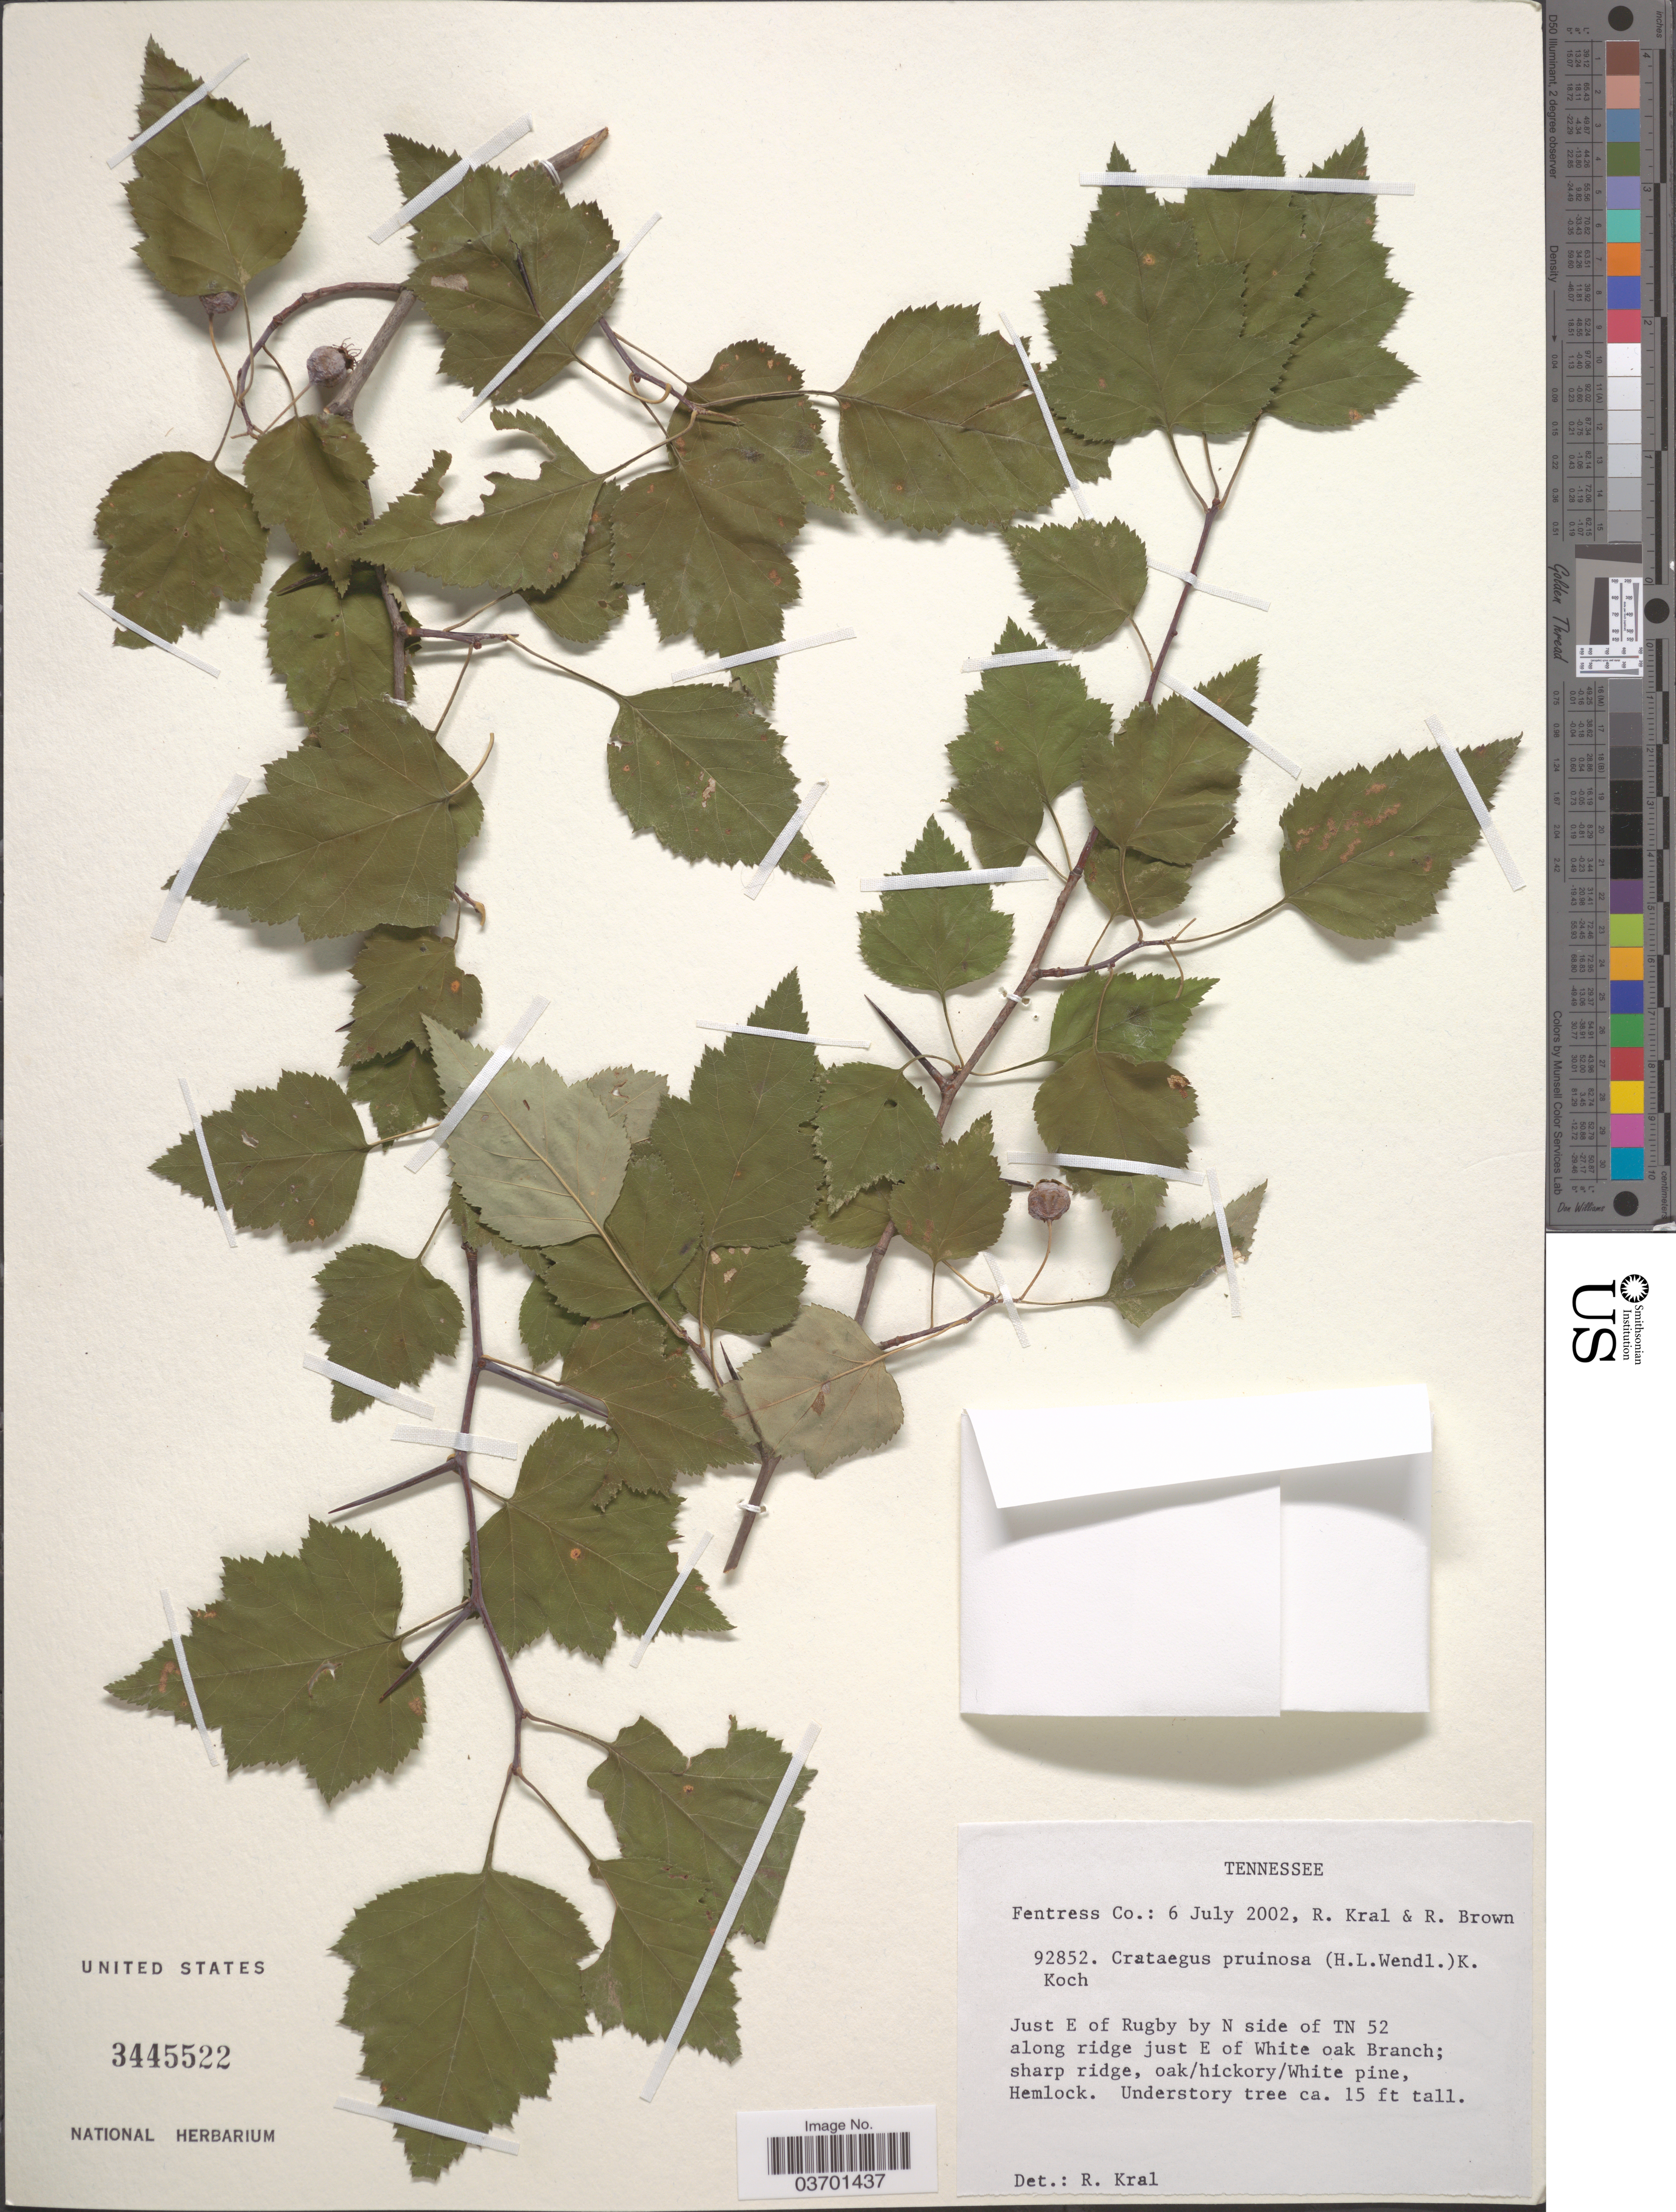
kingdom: Plantae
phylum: Tracheophyta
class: Magnoliopsida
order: Rosales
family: Rosaceae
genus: Crataegus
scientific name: Crataegus pruinosa var. pruinosa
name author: (H.L. Wendl.) K. Koch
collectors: R. Kral & R. Brown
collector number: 92852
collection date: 2002-07-06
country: United States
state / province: Tennessee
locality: Fentress Co. Just E of Rugby on N side of TN 52 along ridge just E of White oak Branch.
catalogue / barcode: US 3445522